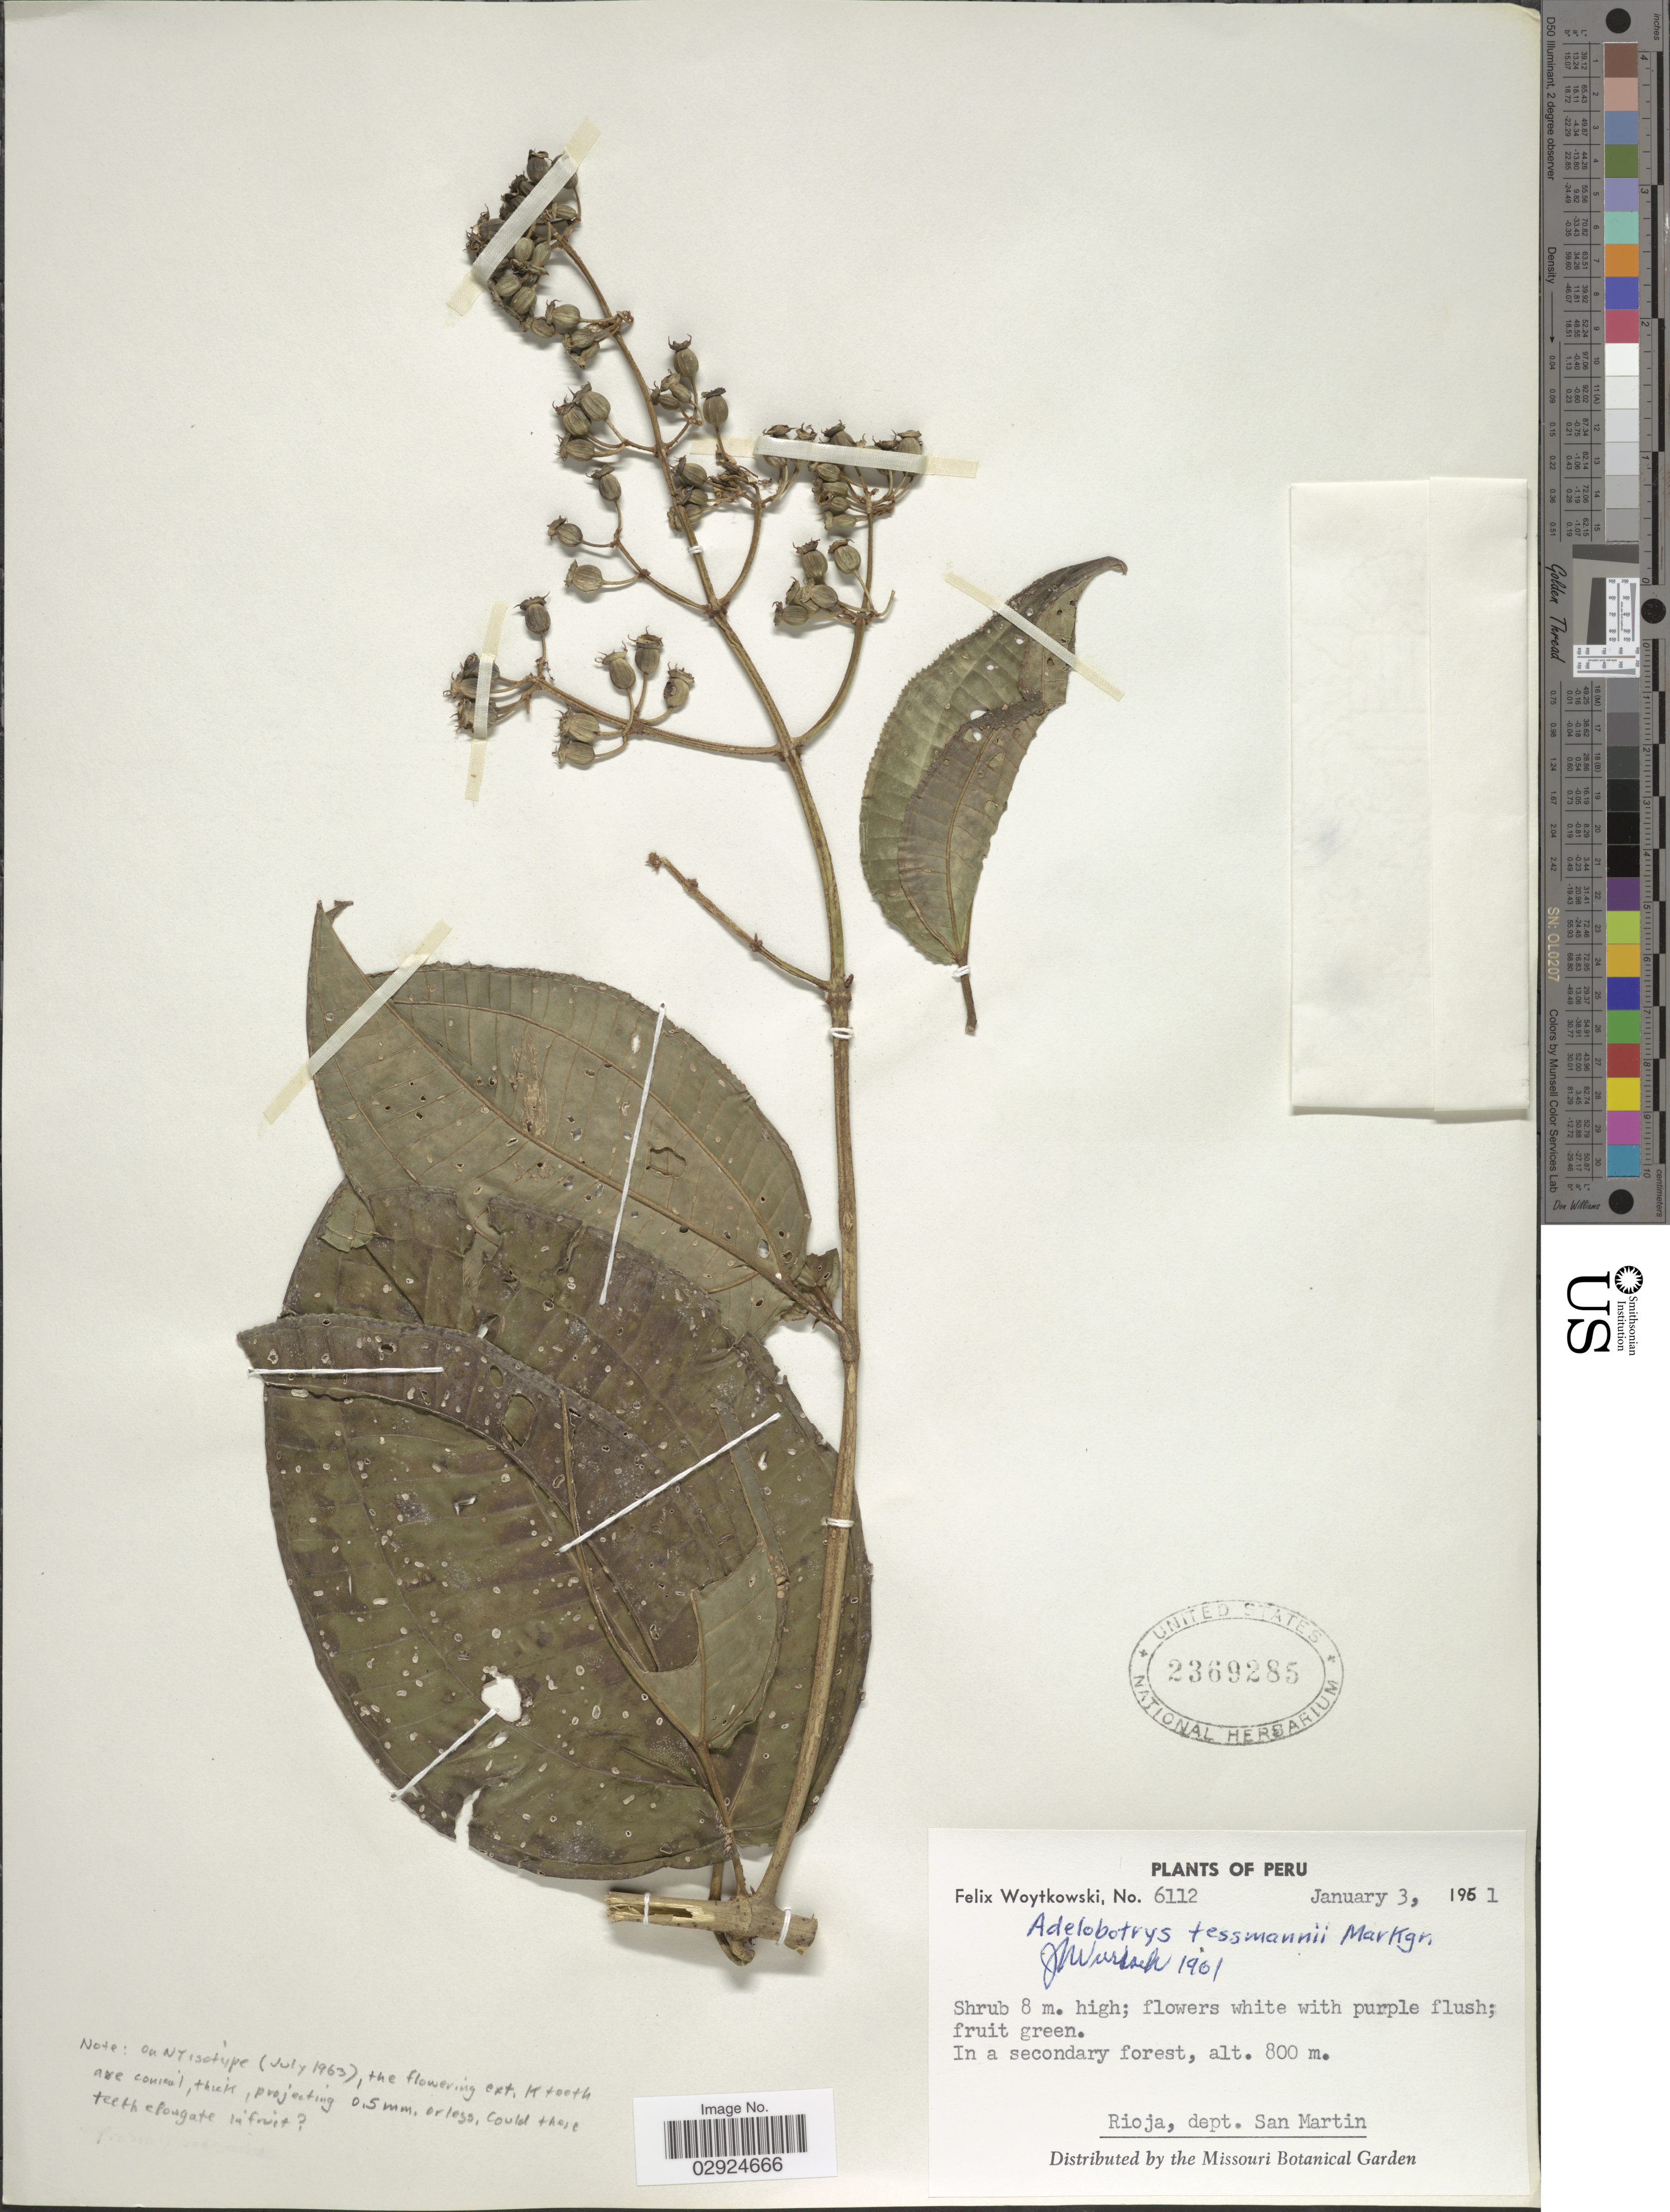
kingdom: Plantae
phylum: Tracheophyta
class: Magnoliopsida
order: Myrtales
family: Melastomataceae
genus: Adelobotrys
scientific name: Adelobotrys tessmannii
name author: Markgr.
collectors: F. Woytkowski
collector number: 6112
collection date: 1951-01-03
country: Peru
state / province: San Martín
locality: Rioja, dept. San Martin.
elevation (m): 800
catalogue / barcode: US 2369285